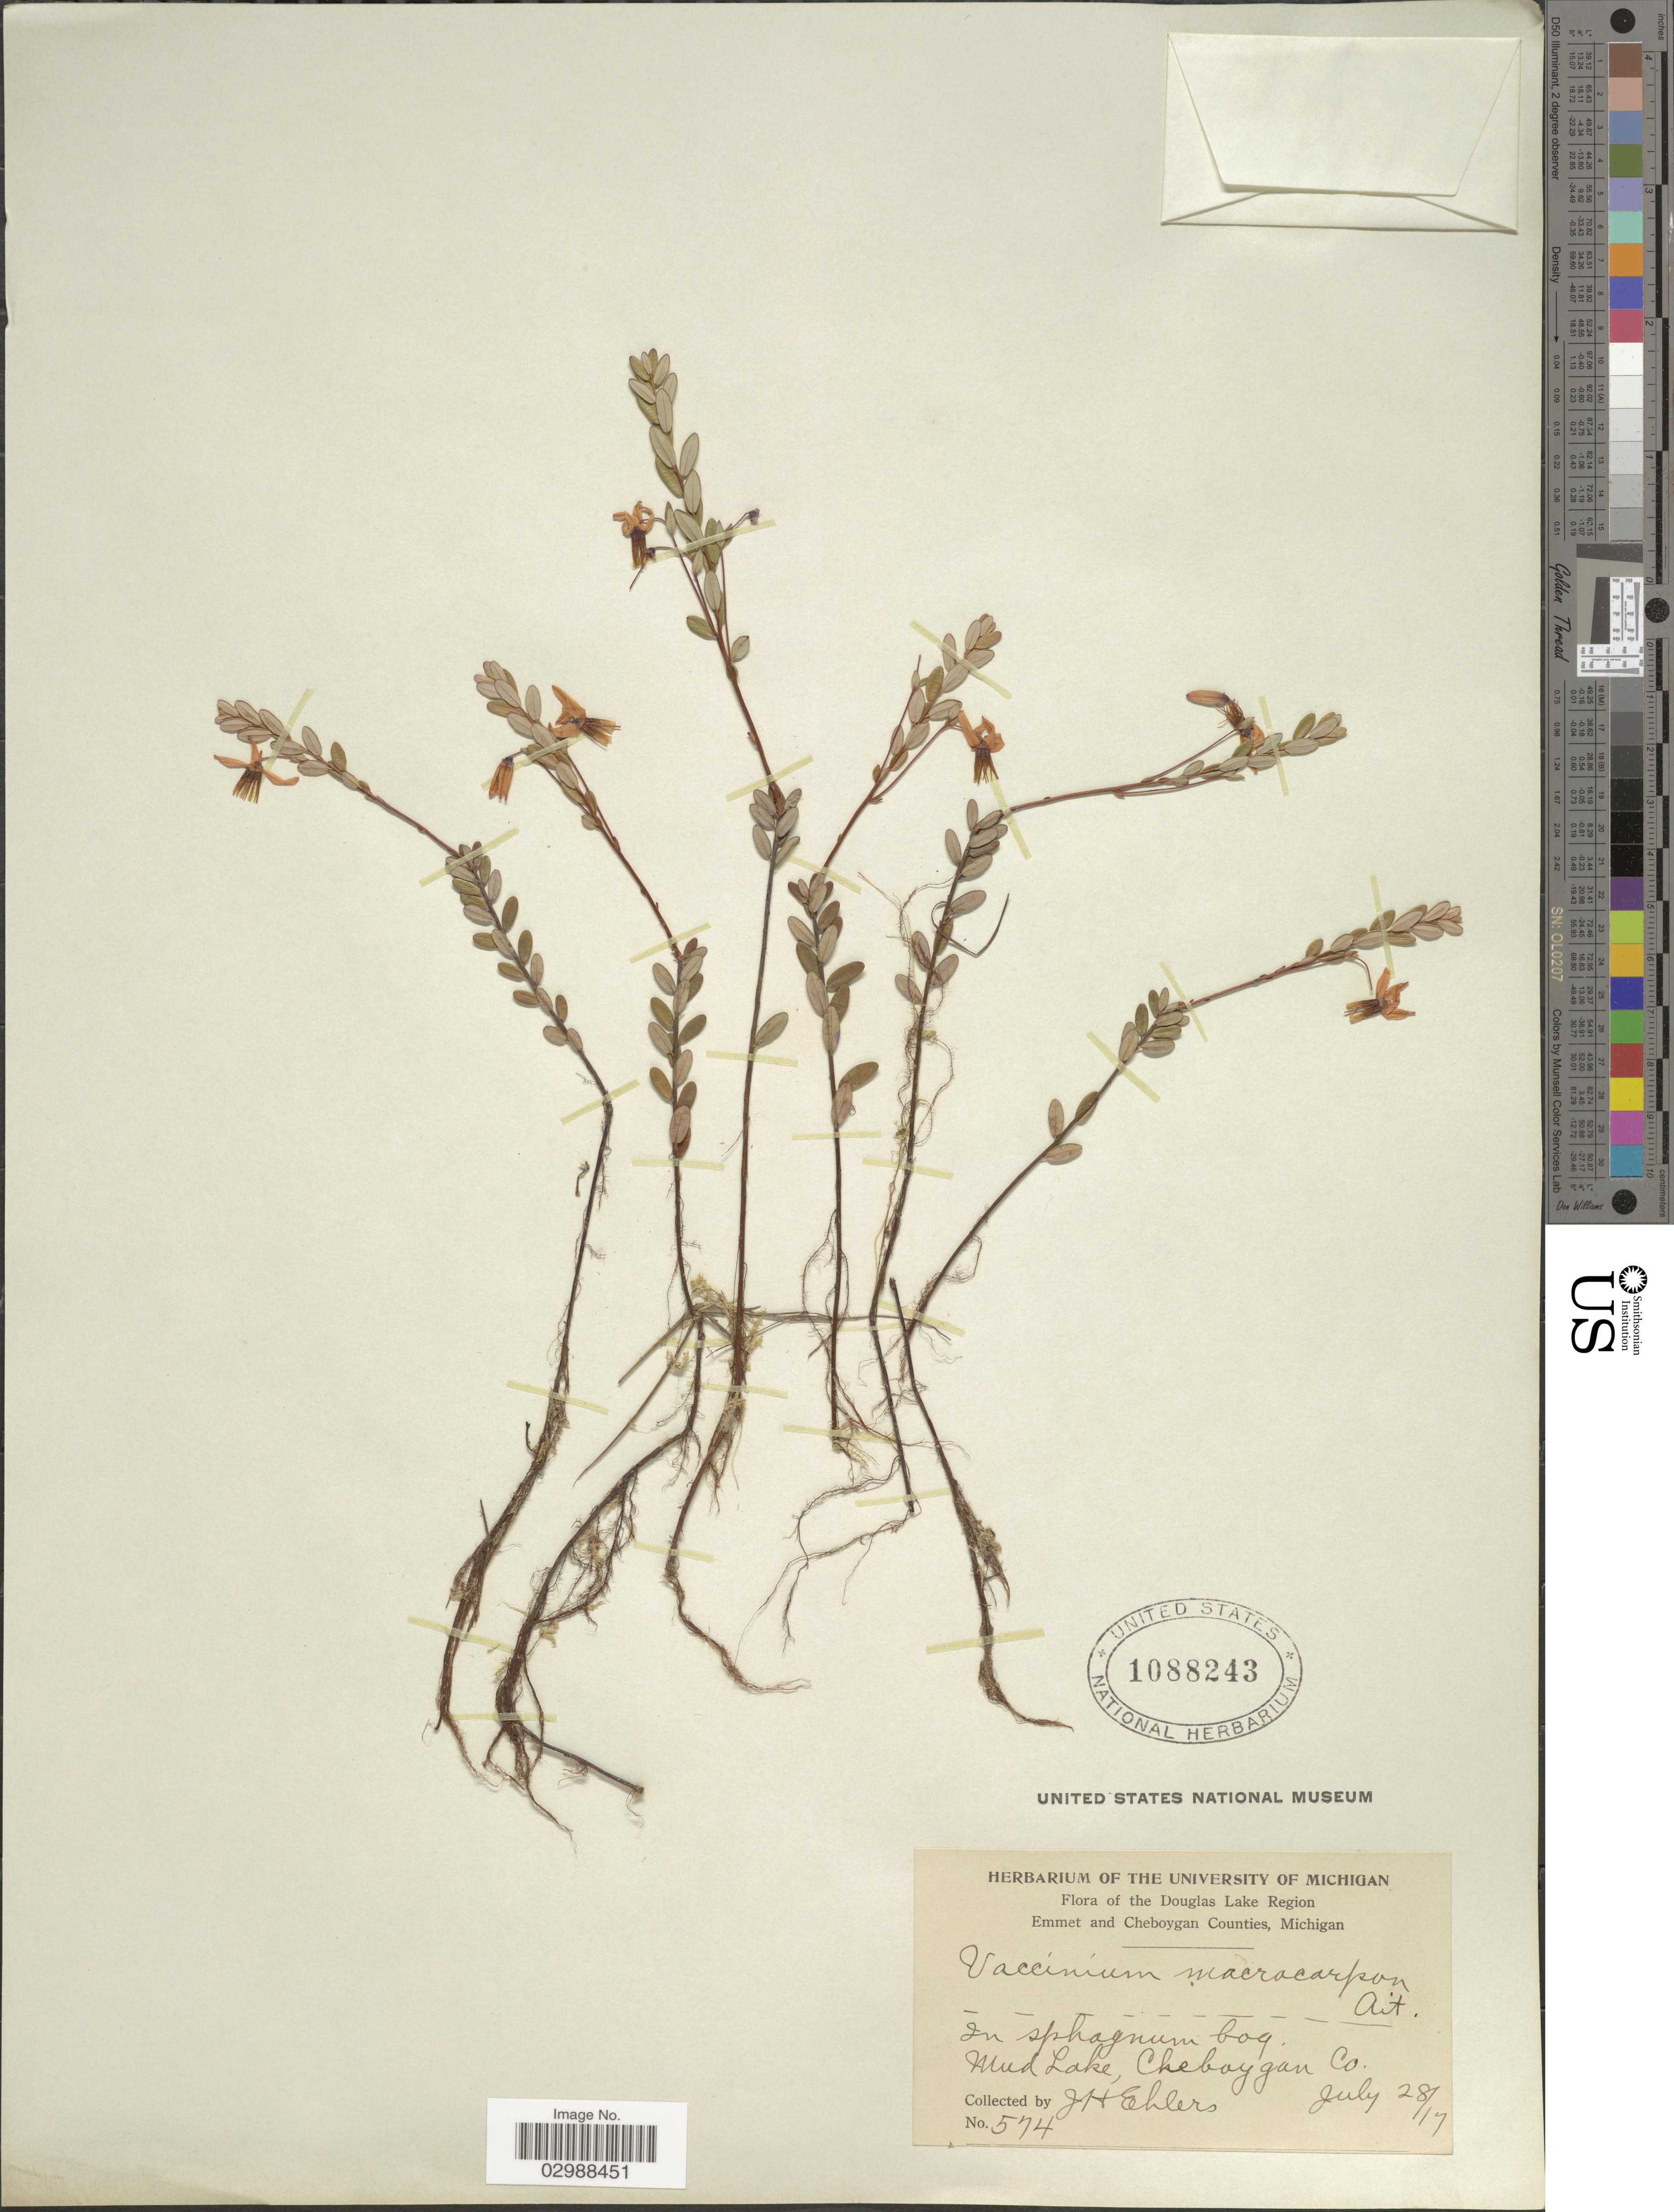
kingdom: Plantae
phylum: Tracheophyta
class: Magnoliopsida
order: Ericales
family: Ericaceae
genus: Vaccinium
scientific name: Vaccinium macrocarpon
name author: Aiton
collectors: J. H. Ehlers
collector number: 574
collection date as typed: Transcribed d/m/y: 28/7/17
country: United States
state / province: Michigan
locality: The Douglas Lake Region, Emmet and Cheboygan Counties, Mud lake, Cheboygan Co.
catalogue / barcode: US 1088243